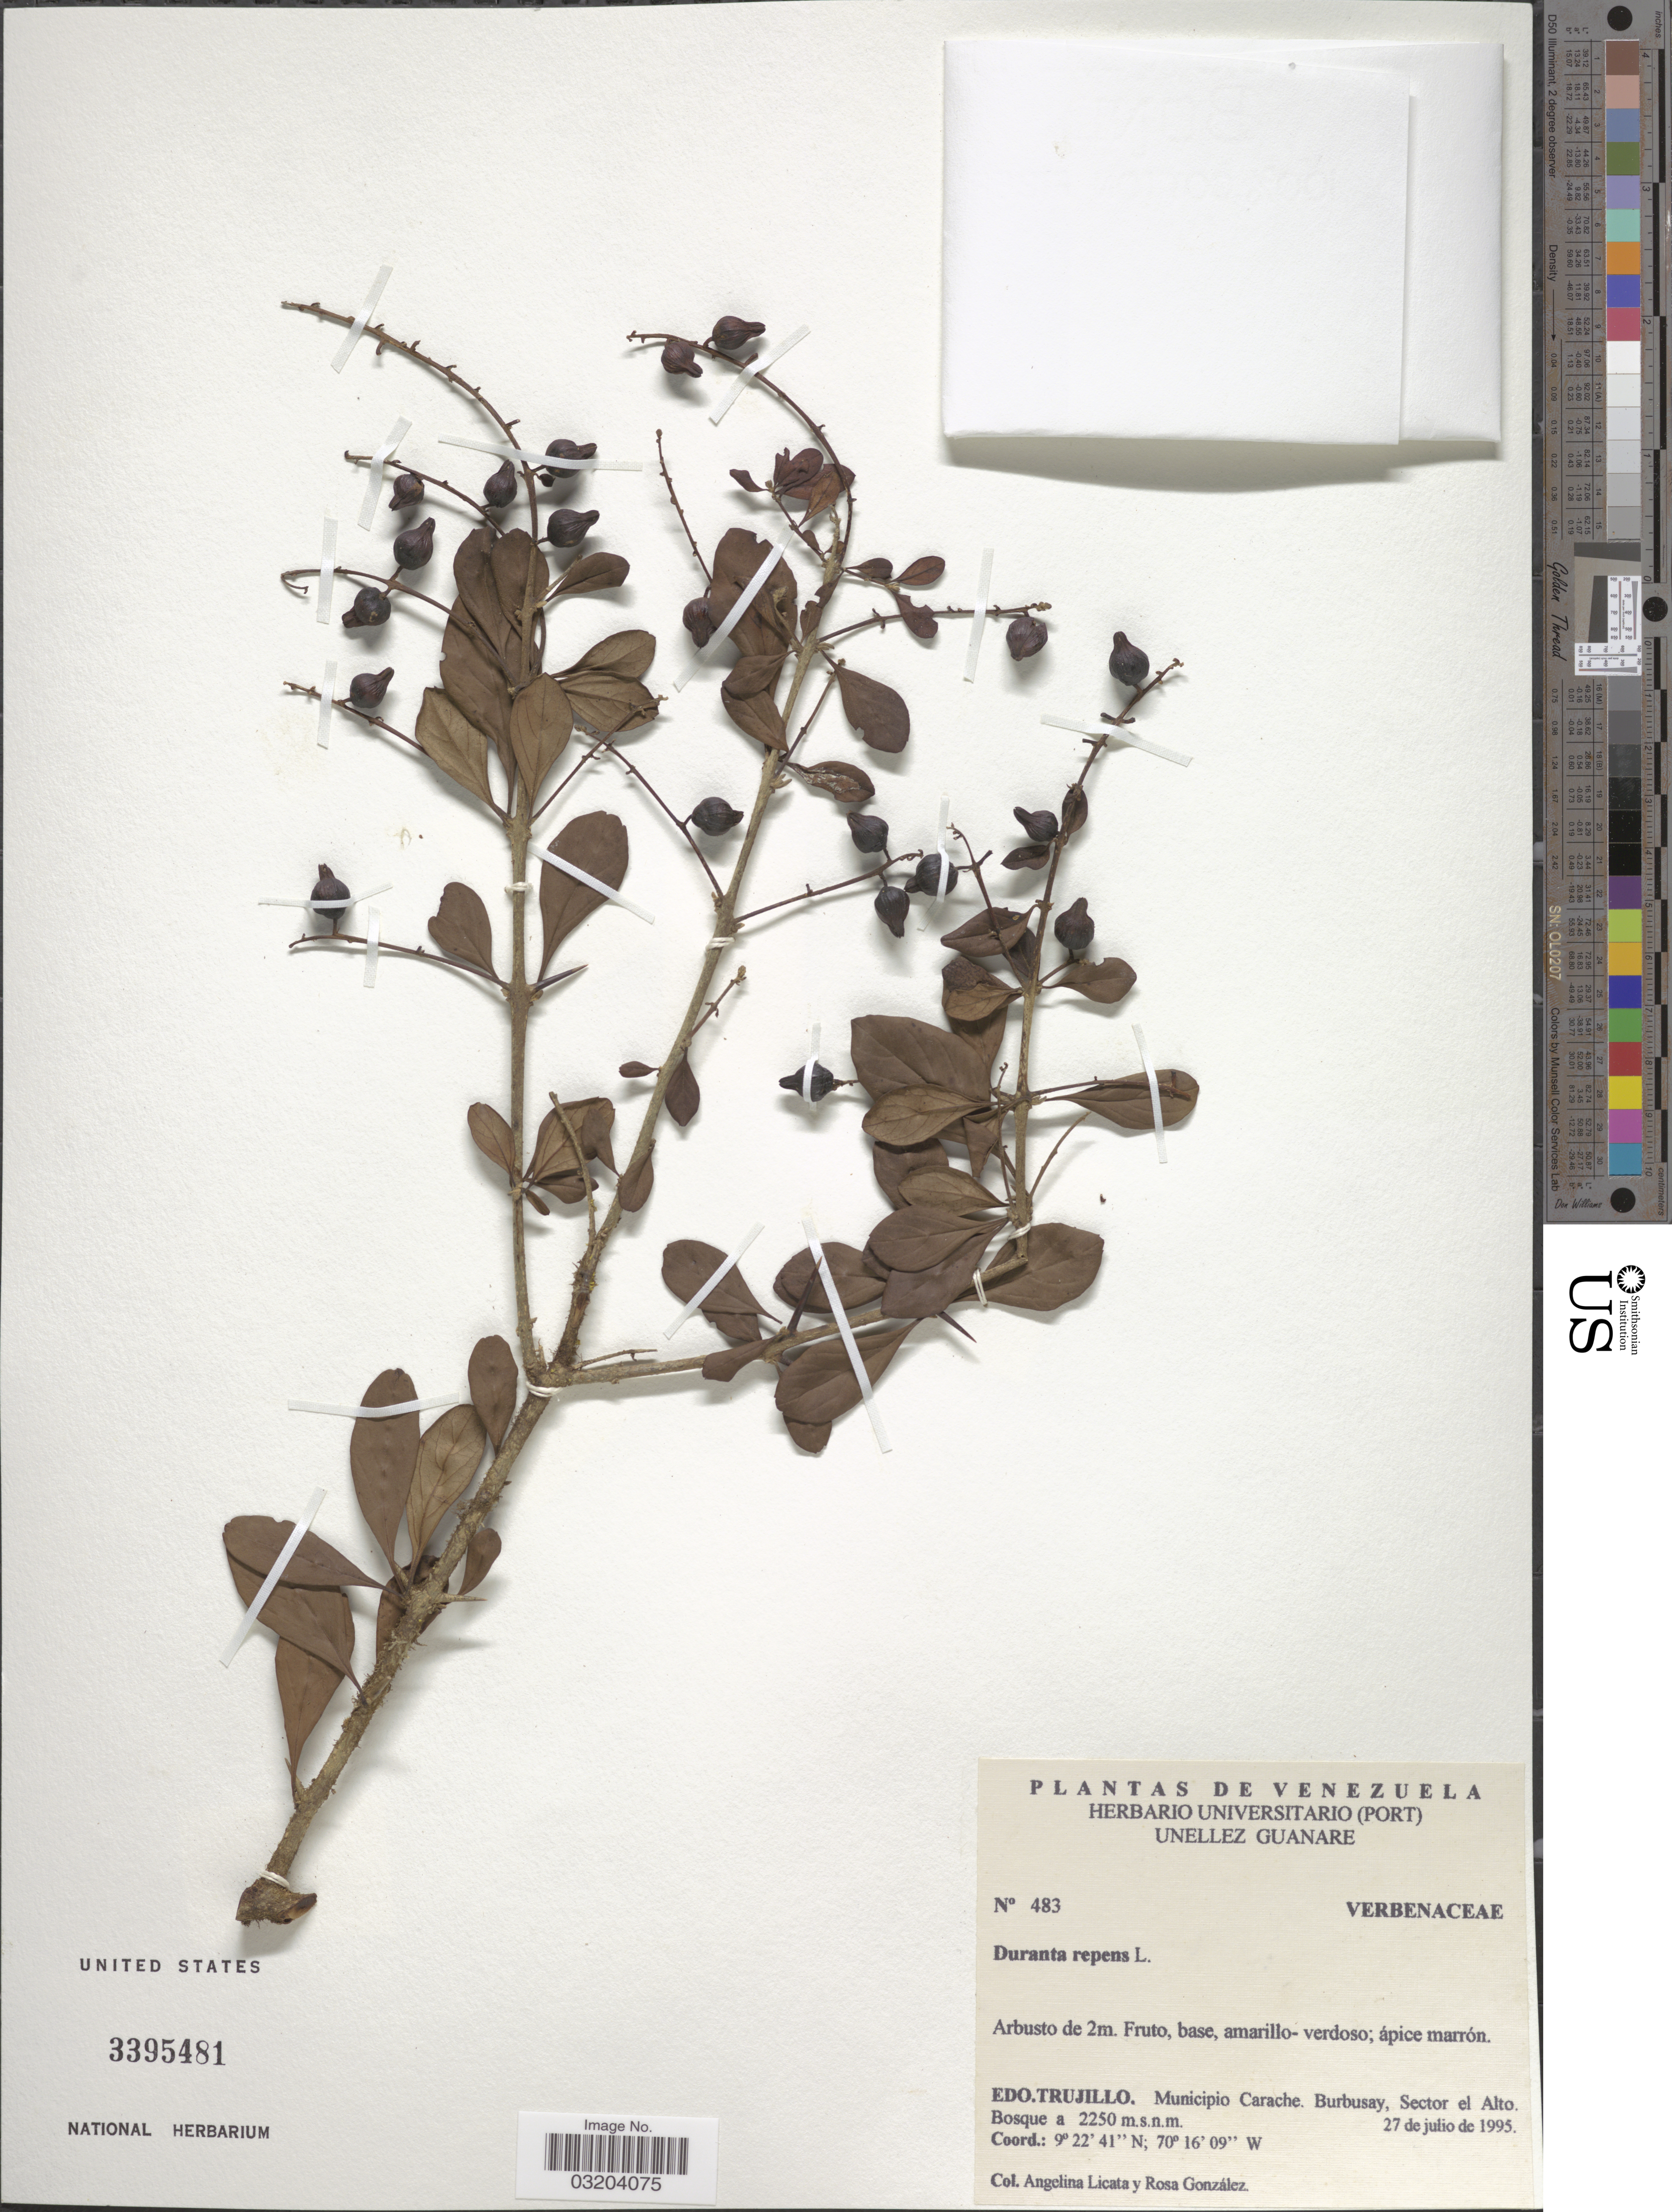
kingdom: Plantae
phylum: Tracheophyta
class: Magnoliopsida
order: Lamiales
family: Verbenaceae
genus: Duranta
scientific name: Duranta erecta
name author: L.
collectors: A. Licata & R. González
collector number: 483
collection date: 1995-07-27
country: Venezuela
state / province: Trujillo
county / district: Carache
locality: Burbusay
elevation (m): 2250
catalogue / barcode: US 3395481